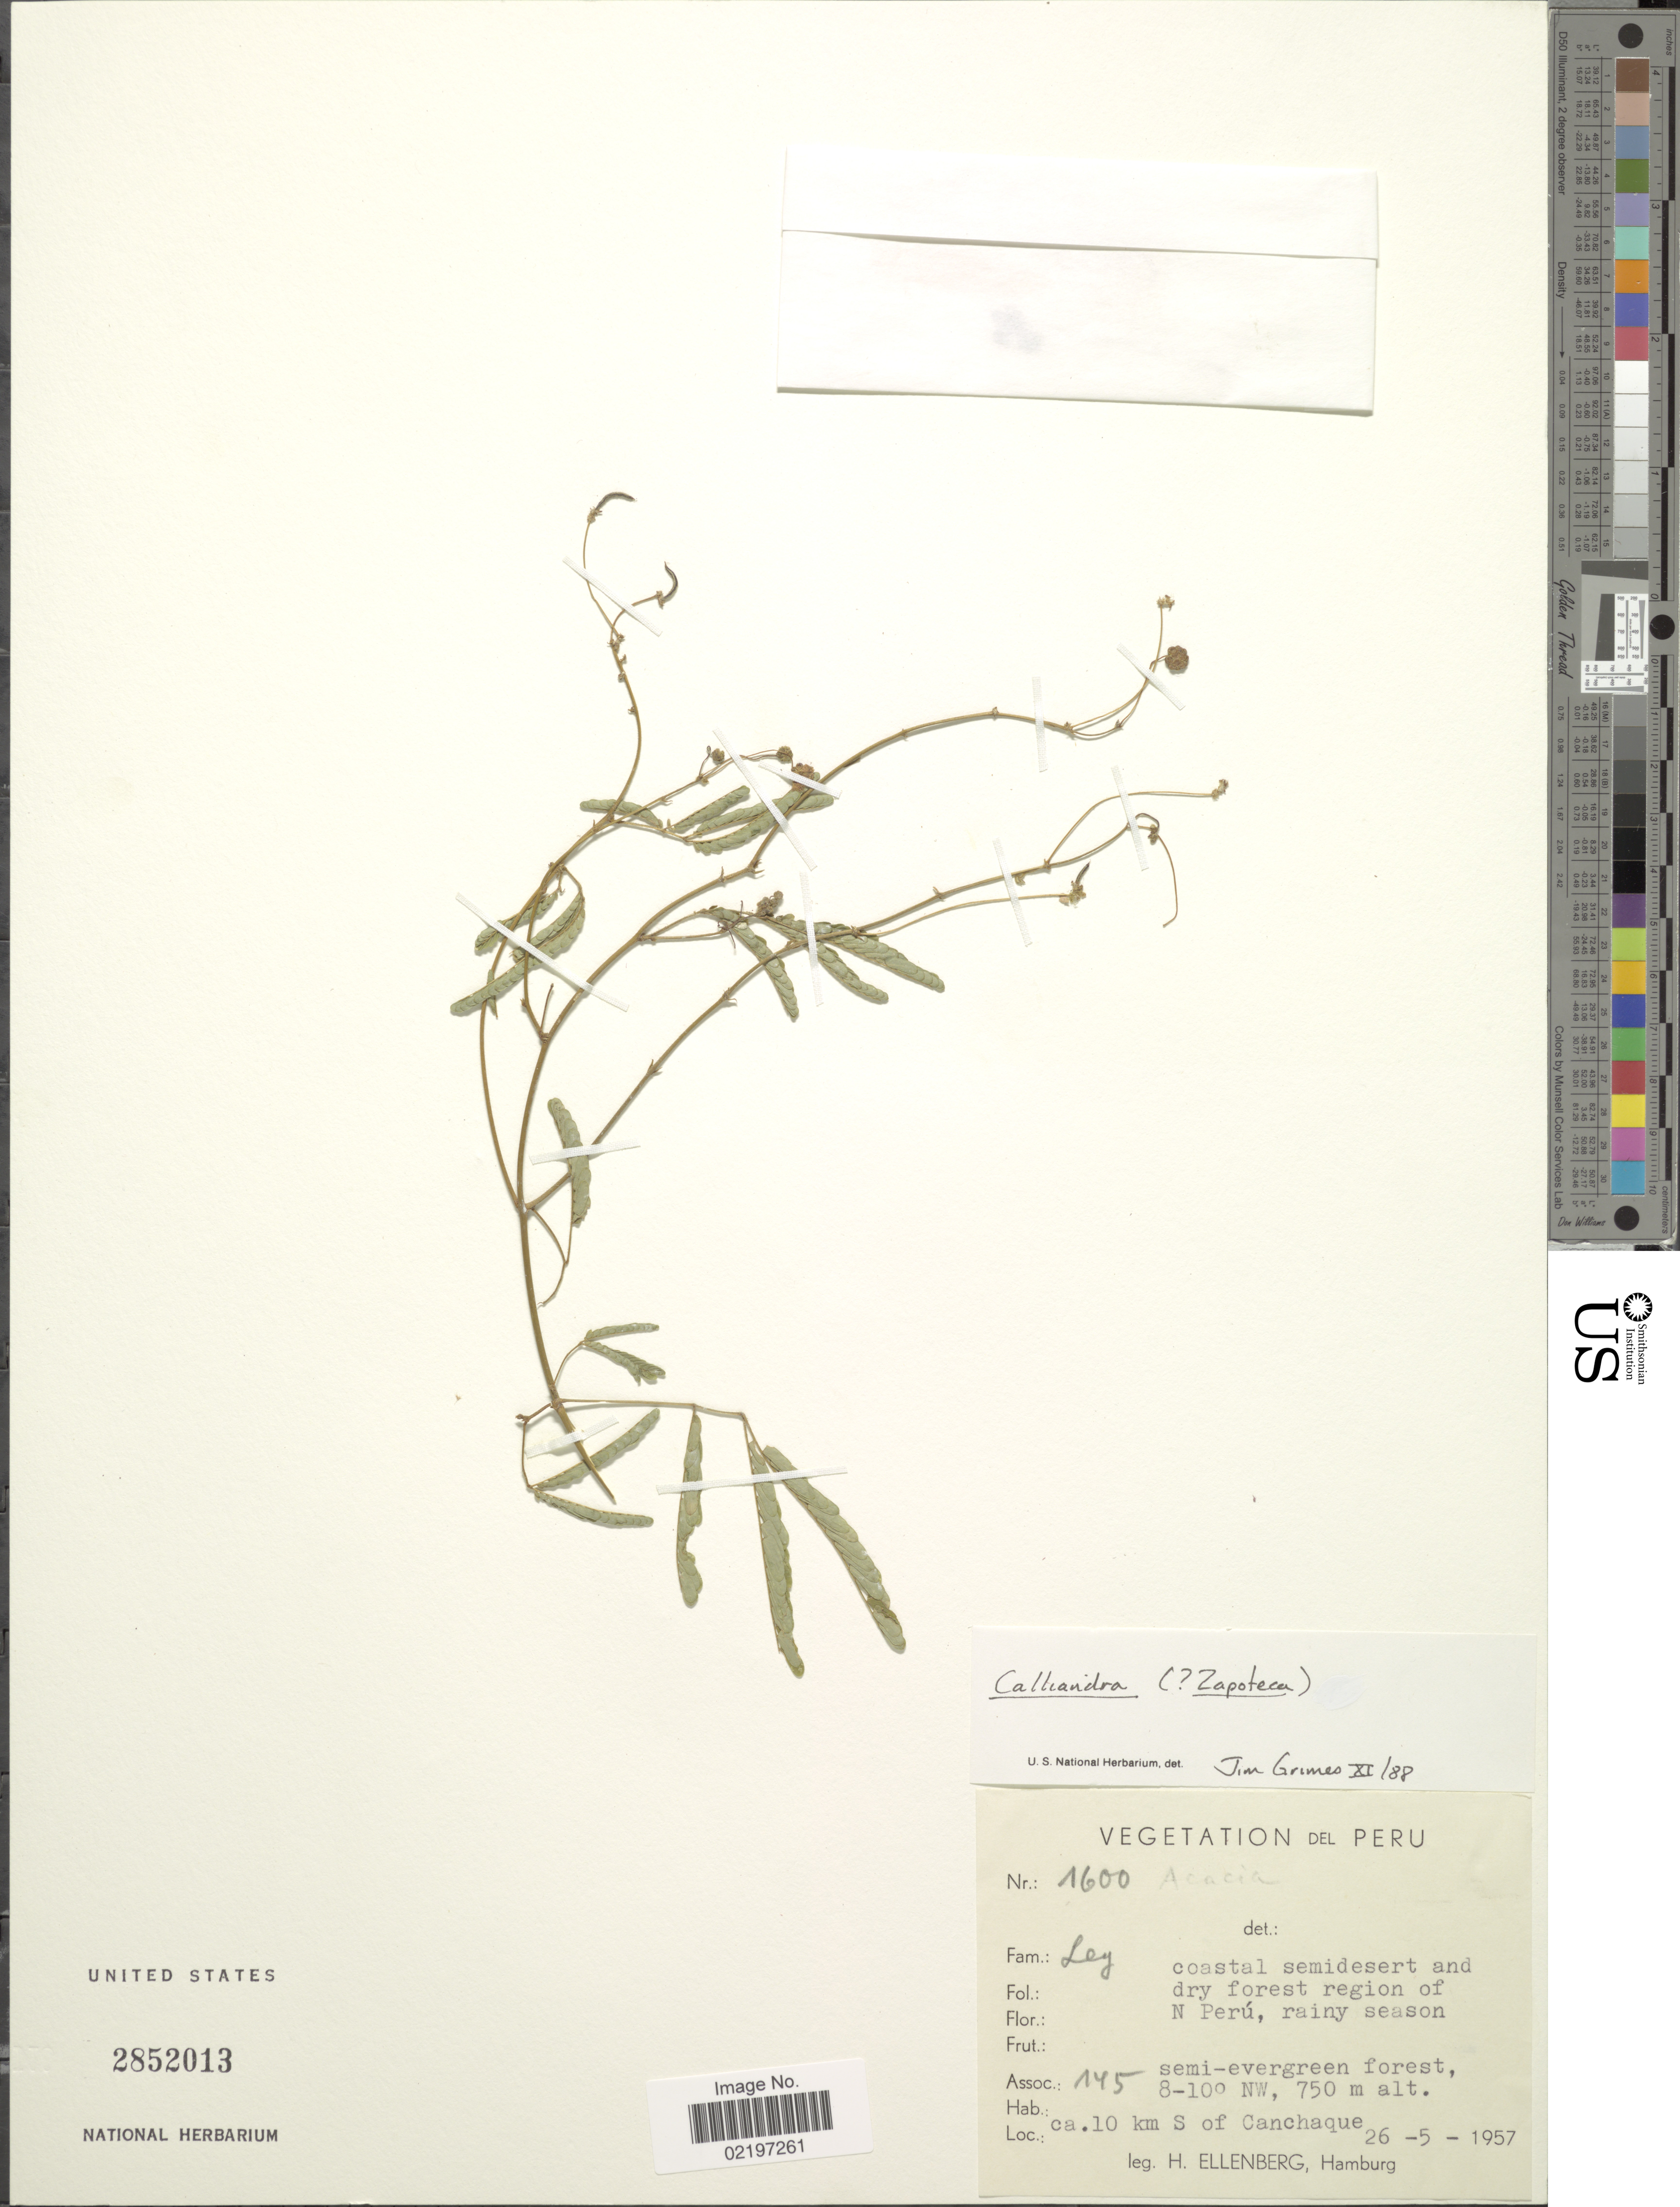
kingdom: Plantae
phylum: Tracheophyta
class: Magnoliopsida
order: Fabales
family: Fabaceae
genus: Zapoteca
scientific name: Zapoteca sp.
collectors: H. Ellenberg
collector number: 1600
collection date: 1957-05-26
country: Peru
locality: Vegetation del Peru, coastal semidesert and dry forest region of N Peru, rainy season, semi-evergreen forest, ca. 10 km S of Canchaque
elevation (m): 750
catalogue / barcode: US 2852013